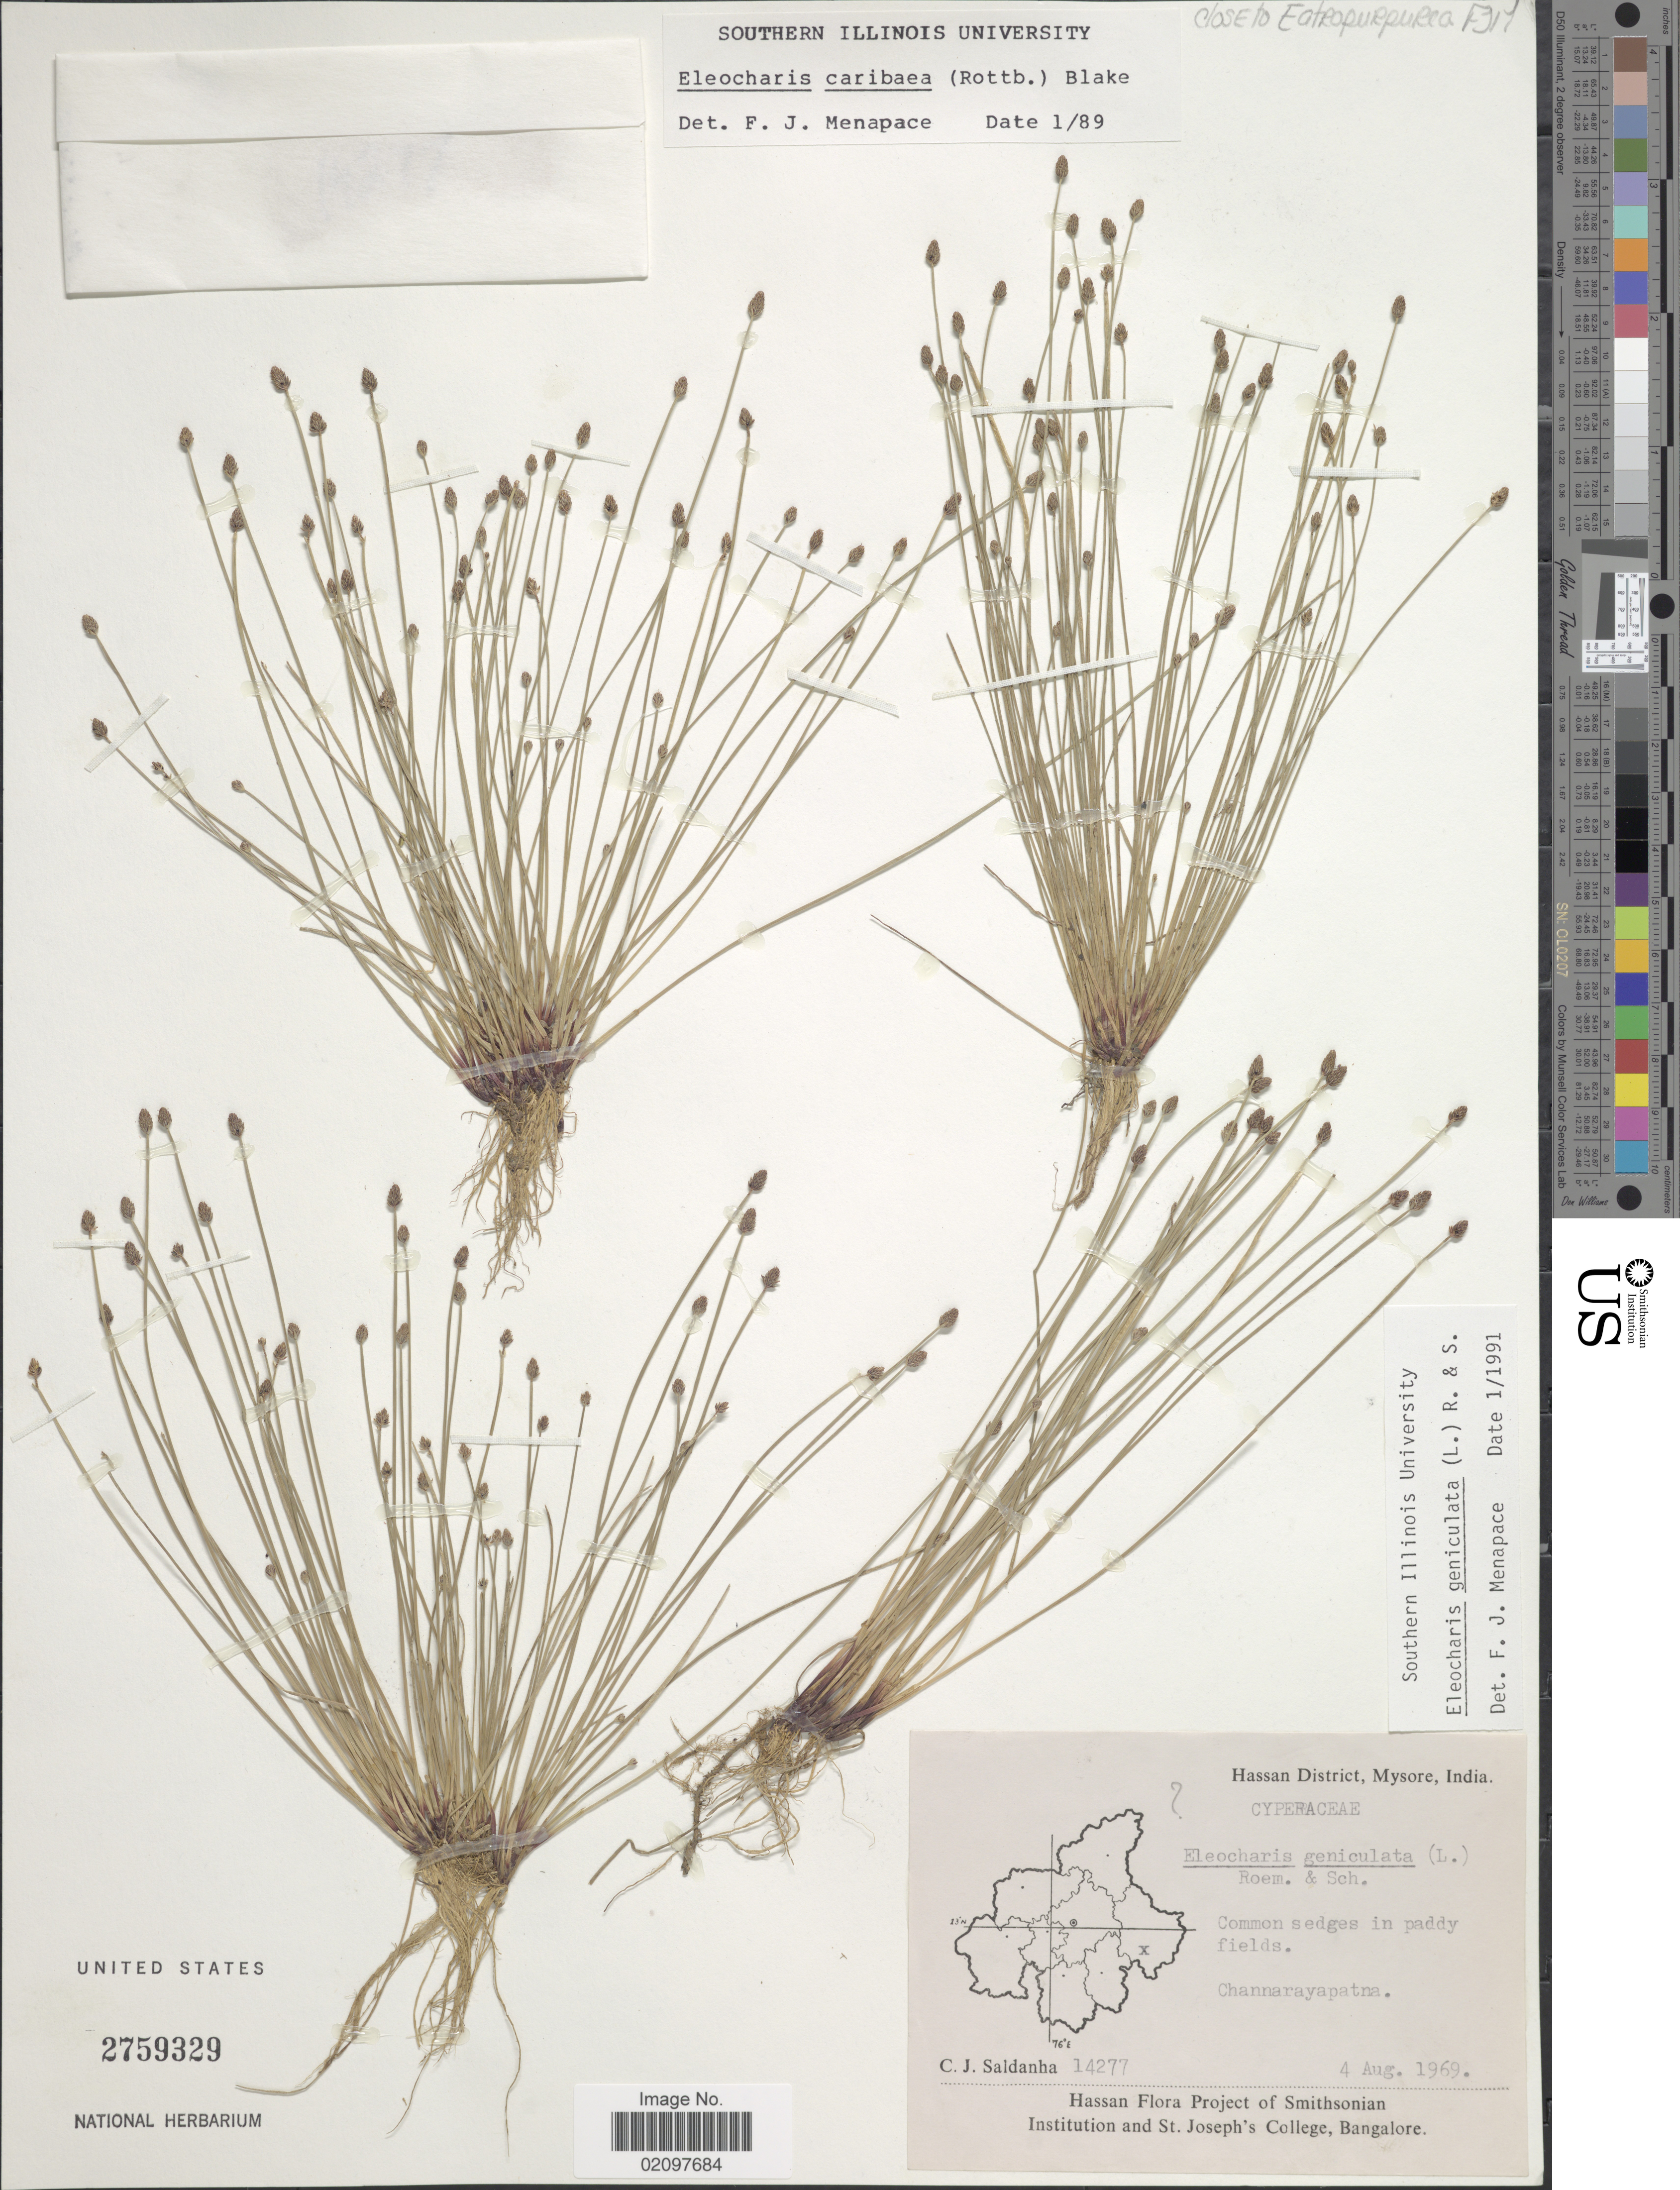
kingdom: Plantae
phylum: Tracheophyta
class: Liliopsida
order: Poales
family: Cyperaceae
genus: Eleocharis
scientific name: Eleocharis geniculata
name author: (L.) Roem. & Schult.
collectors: C. J. Saldanha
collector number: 14277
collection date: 1969-08-04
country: India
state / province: Karnataka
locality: Hassan District, Mysore, Common sedges in paddy fields, Channarayapatna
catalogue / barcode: US 2759329